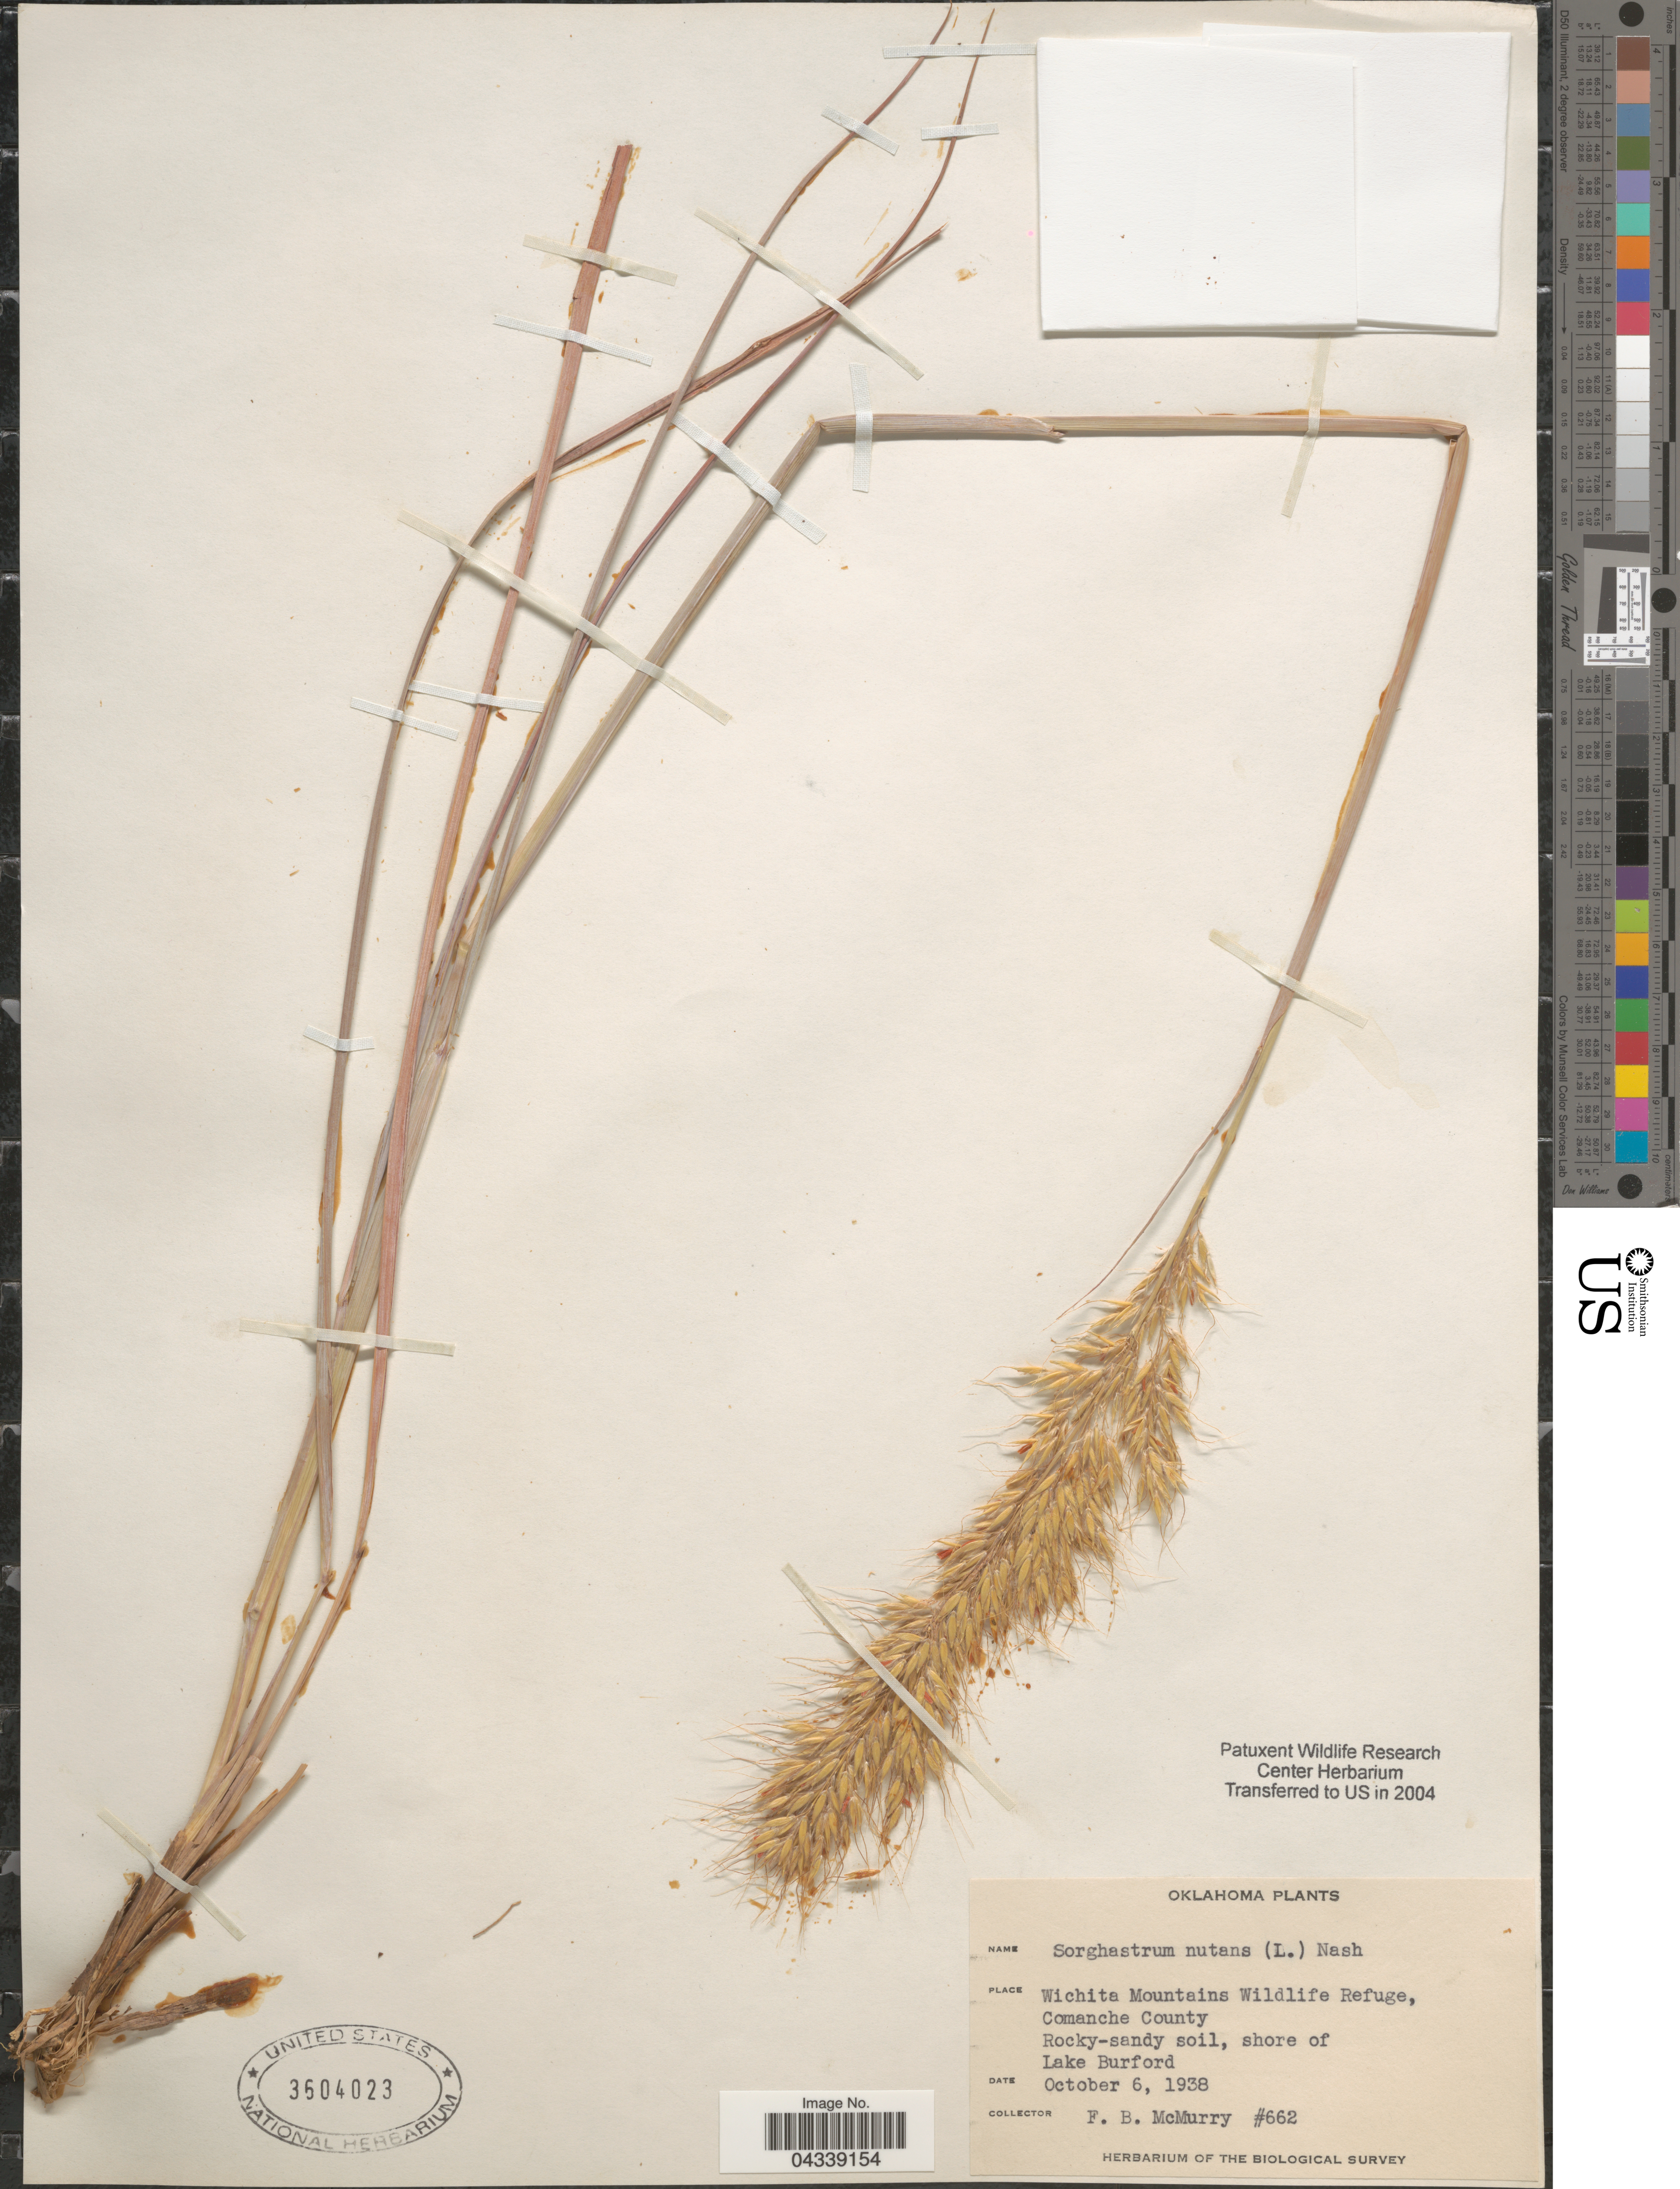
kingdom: Plantae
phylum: Tracheophyta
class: Liliopsida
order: Poales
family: Poaceae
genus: Sorghastrum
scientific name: Sorghastrum nutans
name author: (L.) Nash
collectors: F. B. McMurry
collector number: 662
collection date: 1938-10-06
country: United States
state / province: Oklahoma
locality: Wichita Mountains Wildlife Refuge, Comanche County. Rocky-sand soil, shore of Lake Burford. Biological Survey.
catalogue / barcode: US 3604023